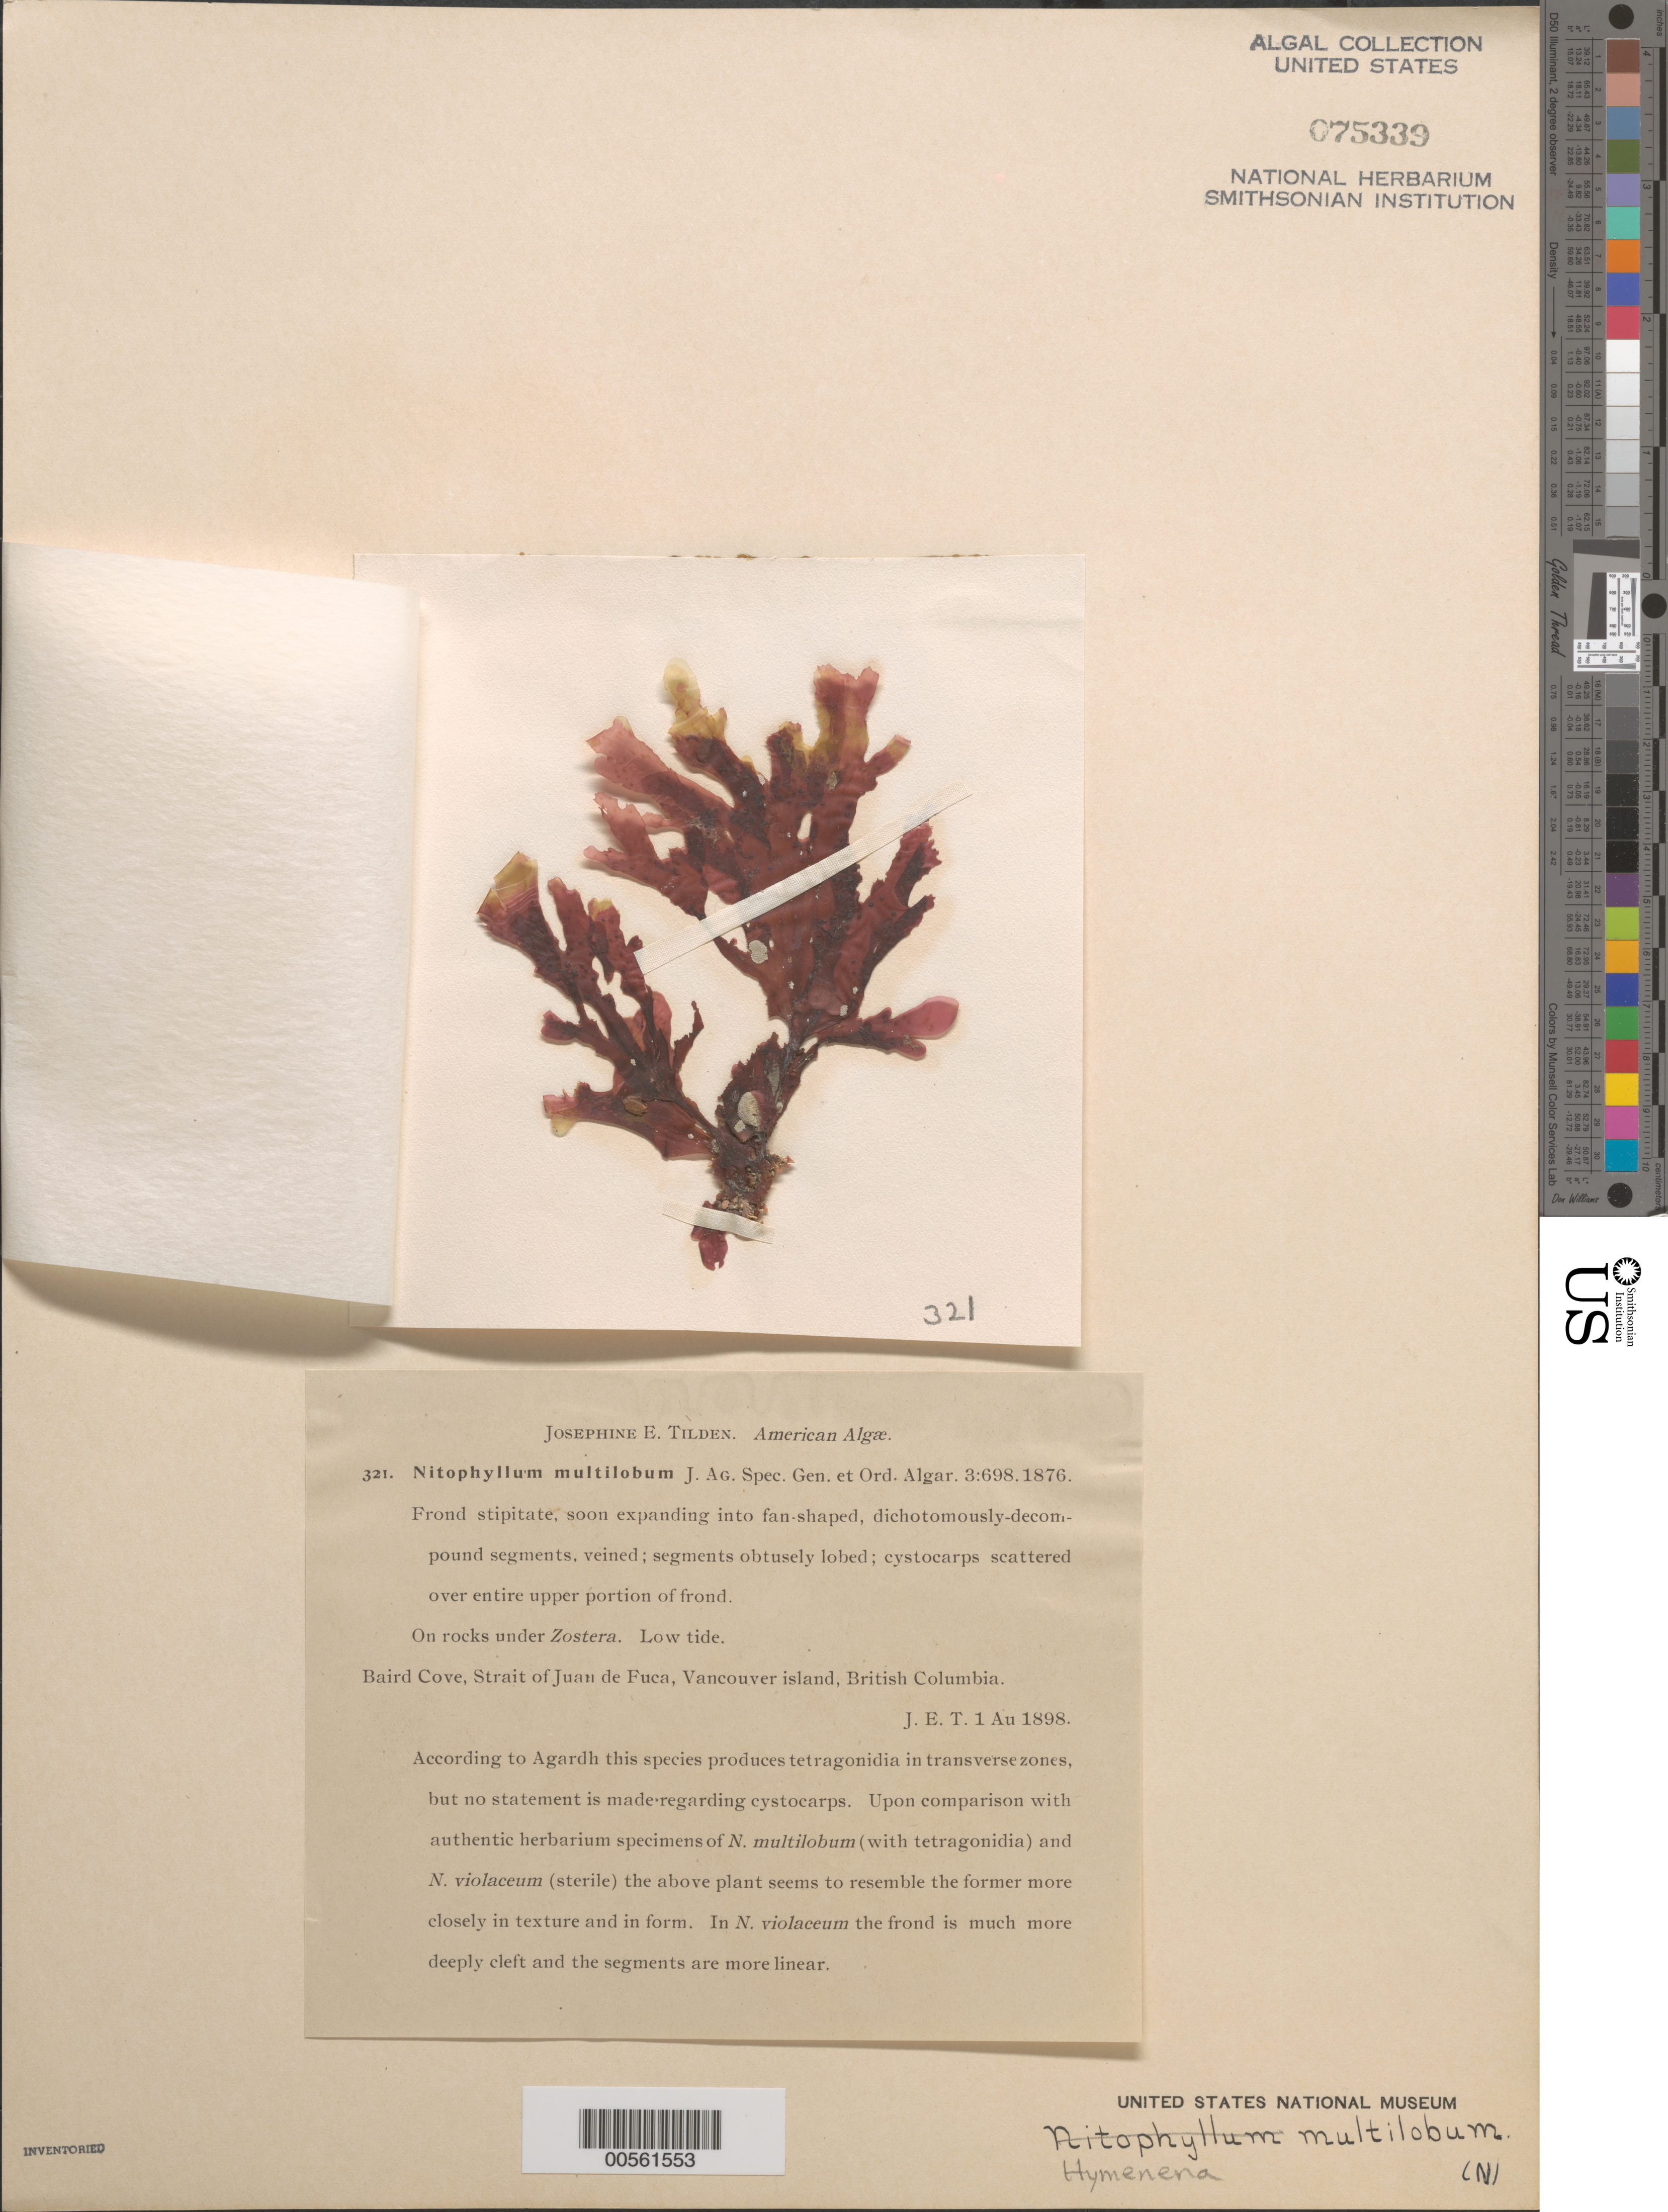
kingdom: Plantae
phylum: Rhodophyta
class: Florideophyceae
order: Ceramiales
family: Delesseriaceae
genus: Hymenena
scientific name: Hymenena multiloba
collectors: J. E. Tilden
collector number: JET 321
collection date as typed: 01 Aug 1898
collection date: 1898-08-01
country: Canada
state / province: British Columbia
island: Vancouver Island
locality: Baird Cove, Juan de Fuca Strait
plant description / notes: Tilden, American Algae, as Nitophyllum multilobum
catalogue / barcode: US 75339